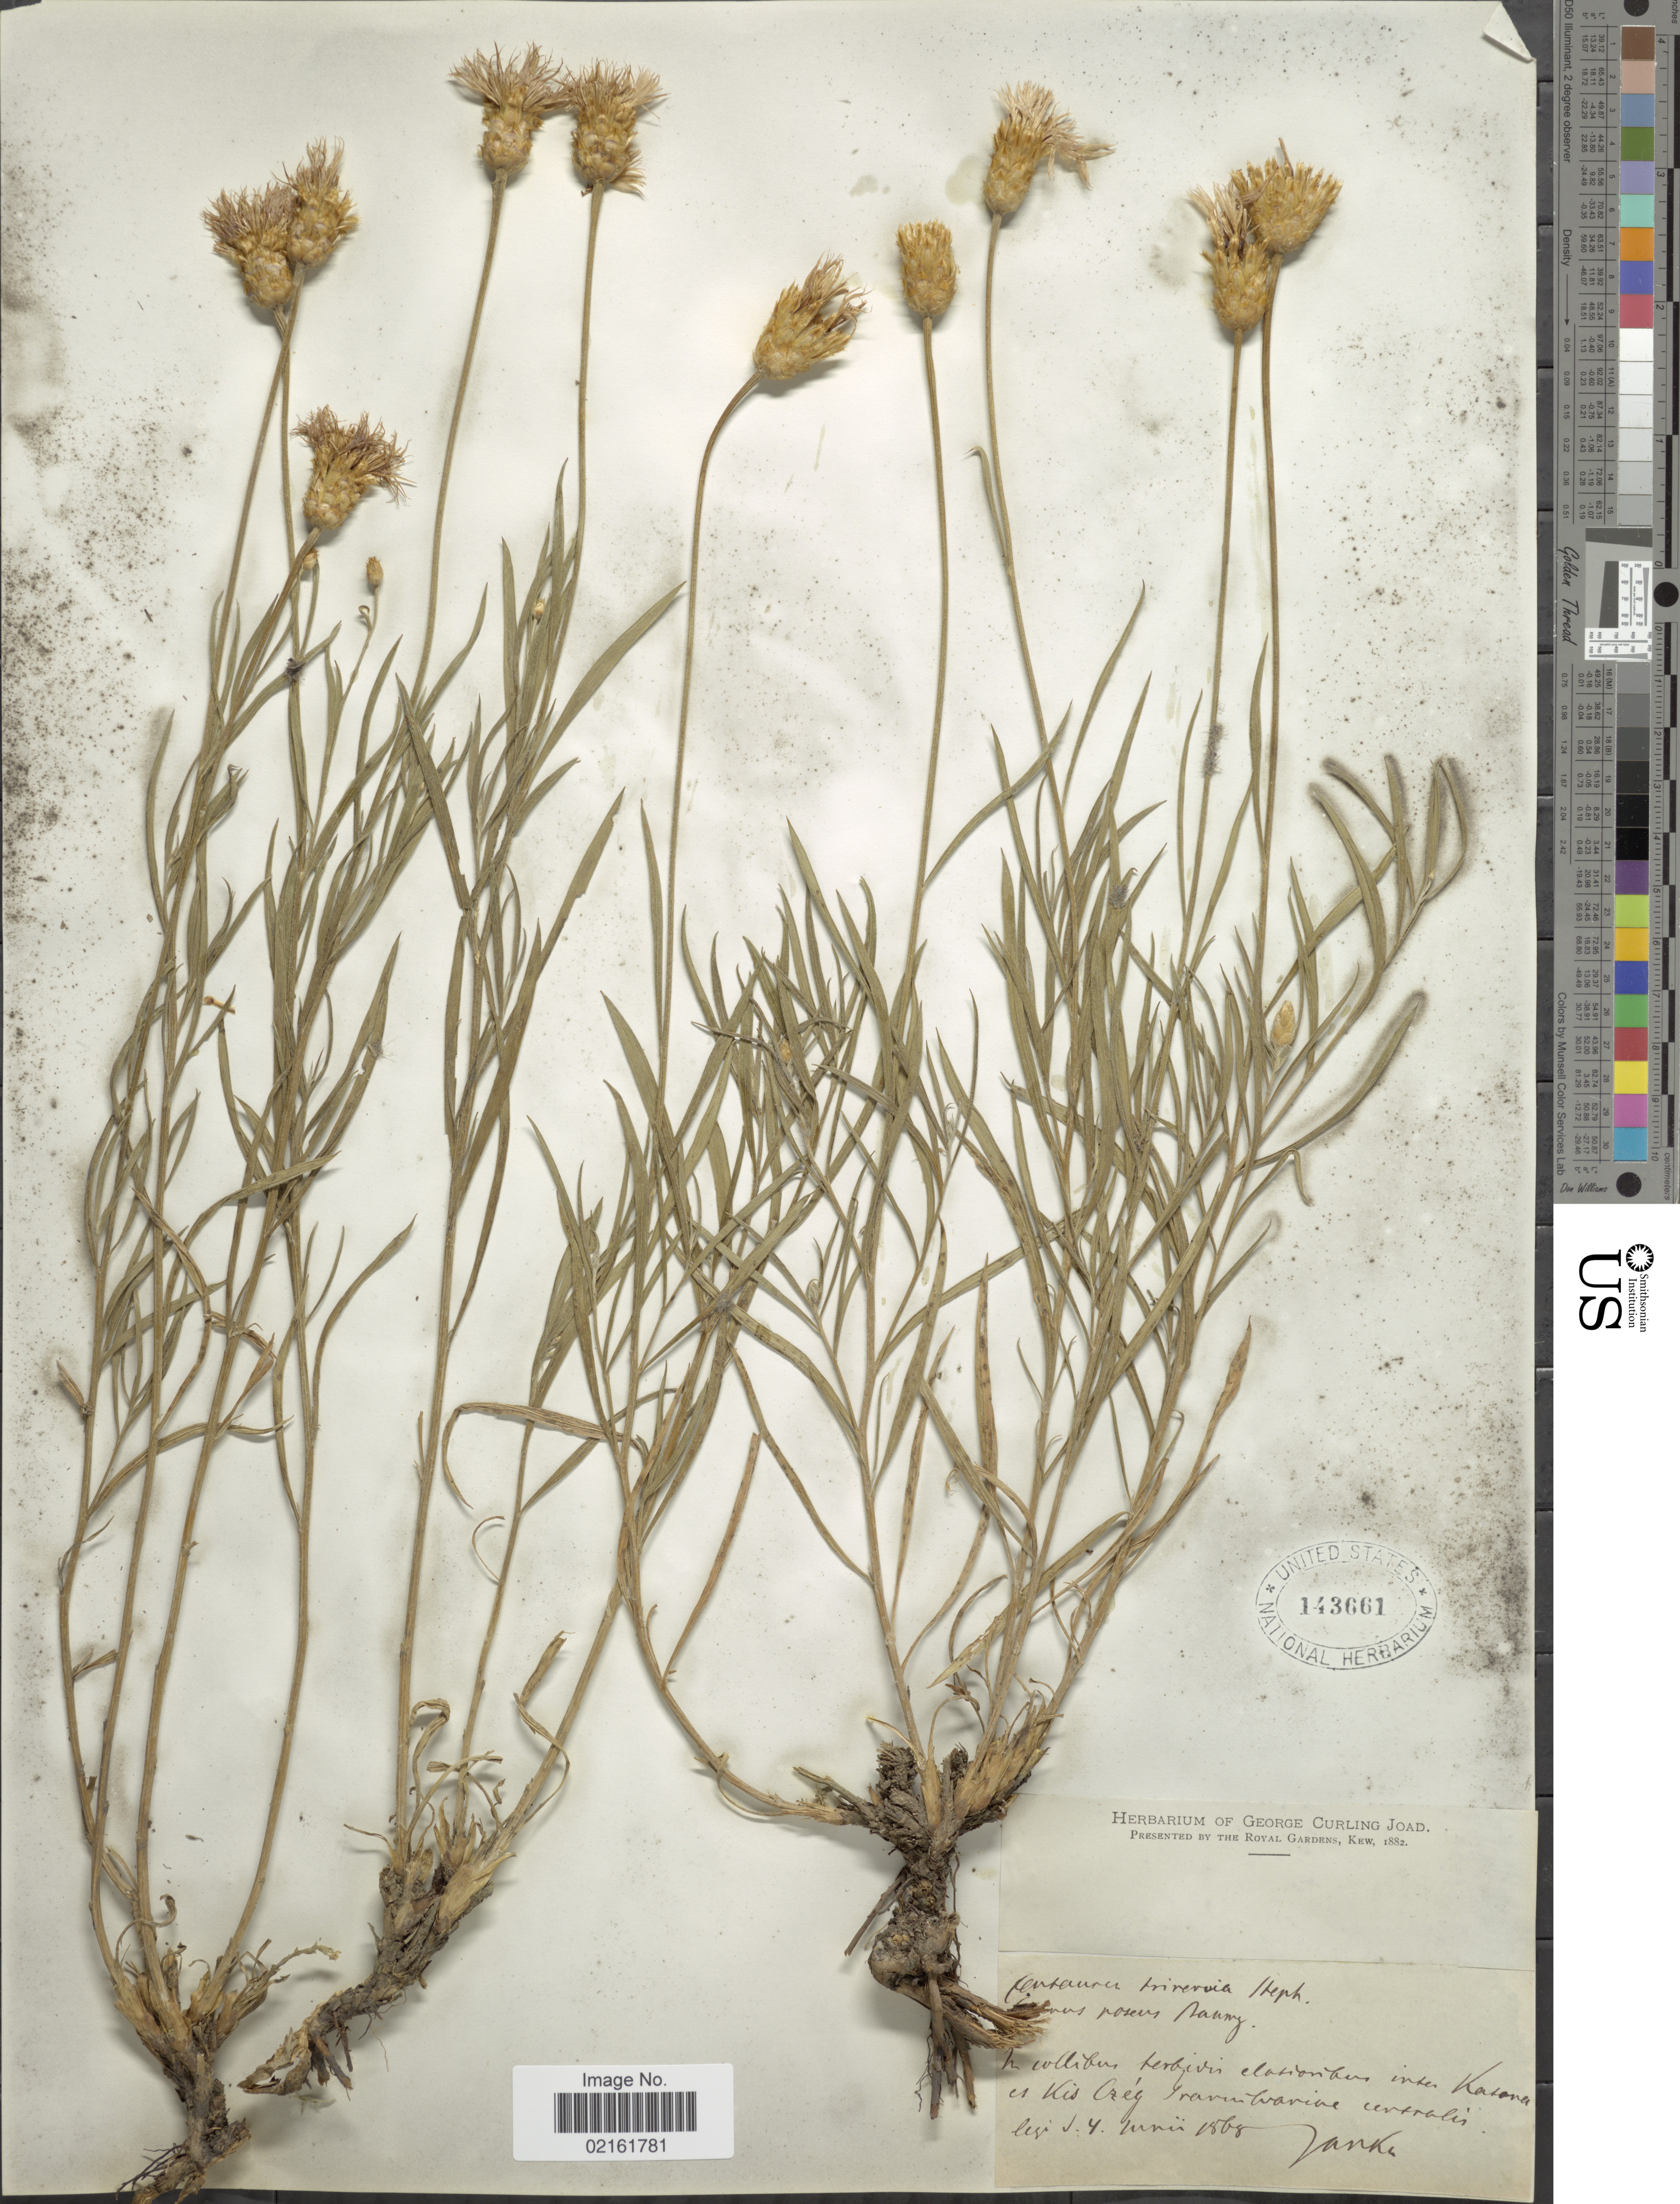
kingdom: Plantae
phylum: Tracheophyta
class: Magnoliopsida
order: Asterales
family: Asteraceae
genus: Psephellus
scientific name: Psephellus trinervius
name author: (Willd.) Wagenitz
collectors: V. Janka von Bulcs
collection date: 1869-06-04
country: Romania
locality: In collibus herovin elationbus inter Kasana es Kis Oreg transilvaniae centralis [interpreted]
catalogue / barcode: US 143661